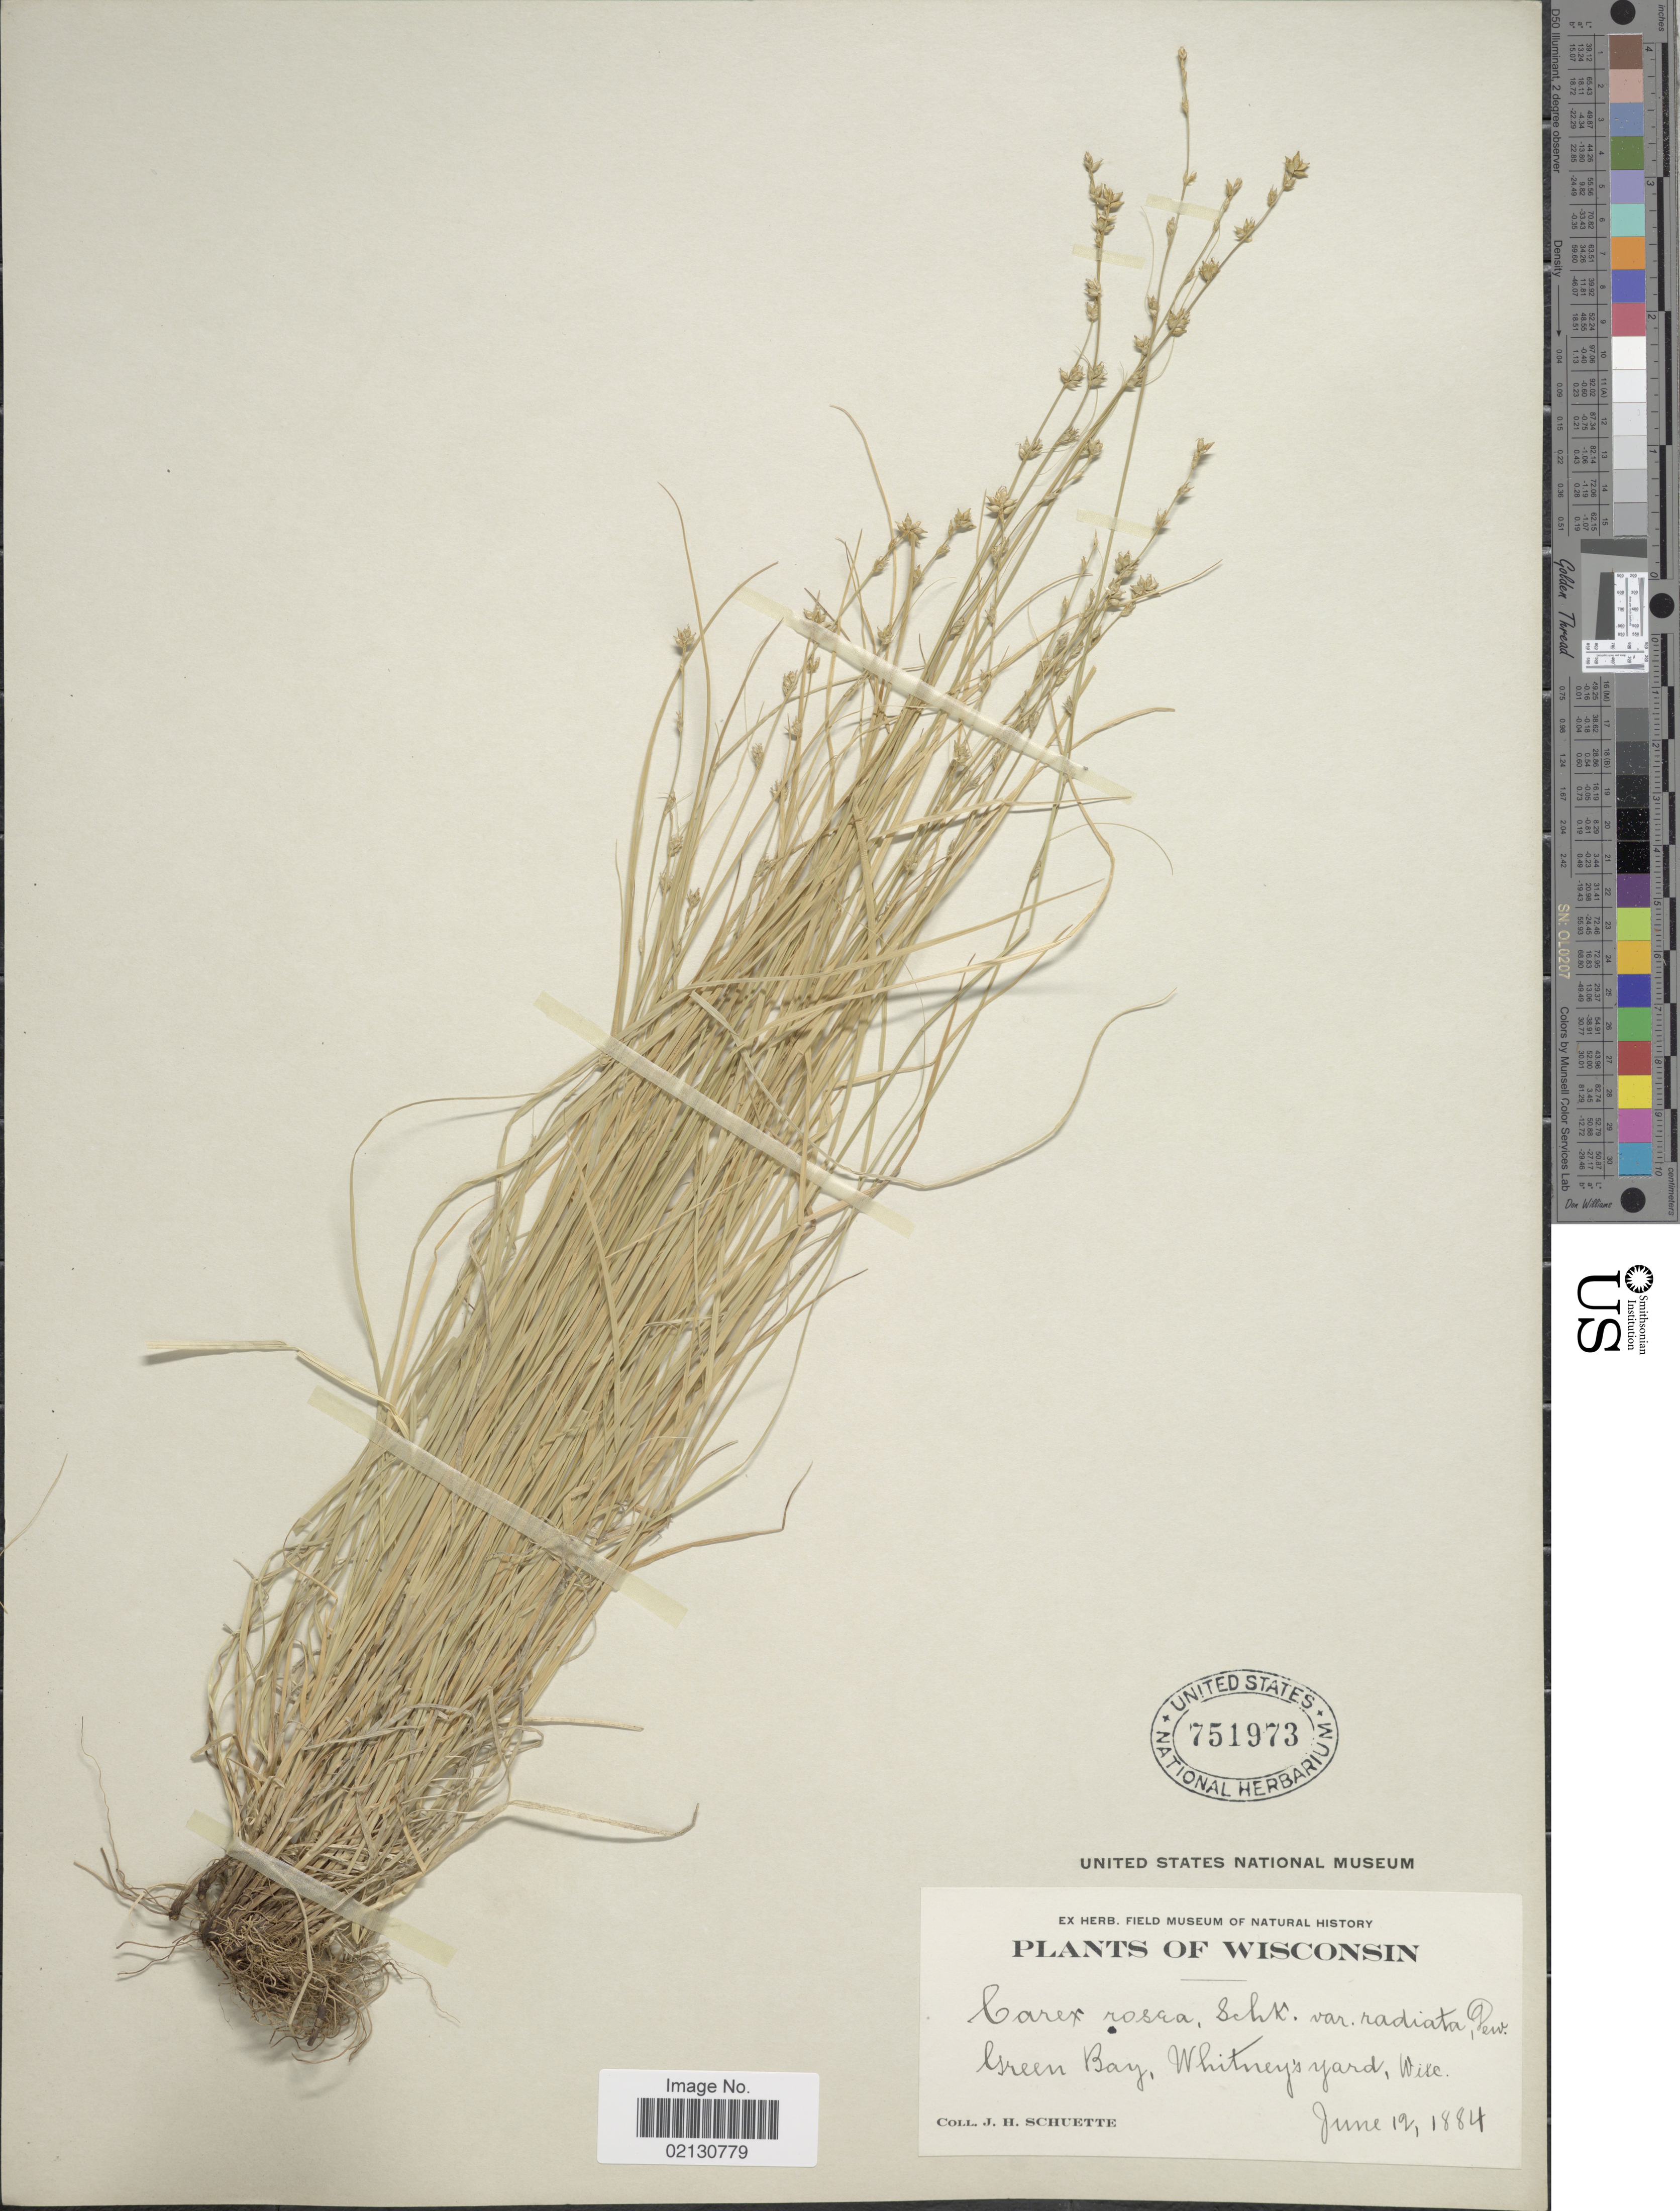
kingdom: Plantae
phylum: Tracheophyta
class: Liliopsida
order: Poales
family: Cyperaceae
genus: Carex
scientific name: Carex radiata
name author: (Wahlenb.) Small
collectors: J. H. Schuette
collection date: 1884-06-12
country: United States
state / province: Wisconsin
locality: Green Bay, Whitney's Yard, Wisc.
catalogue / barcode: US 751973